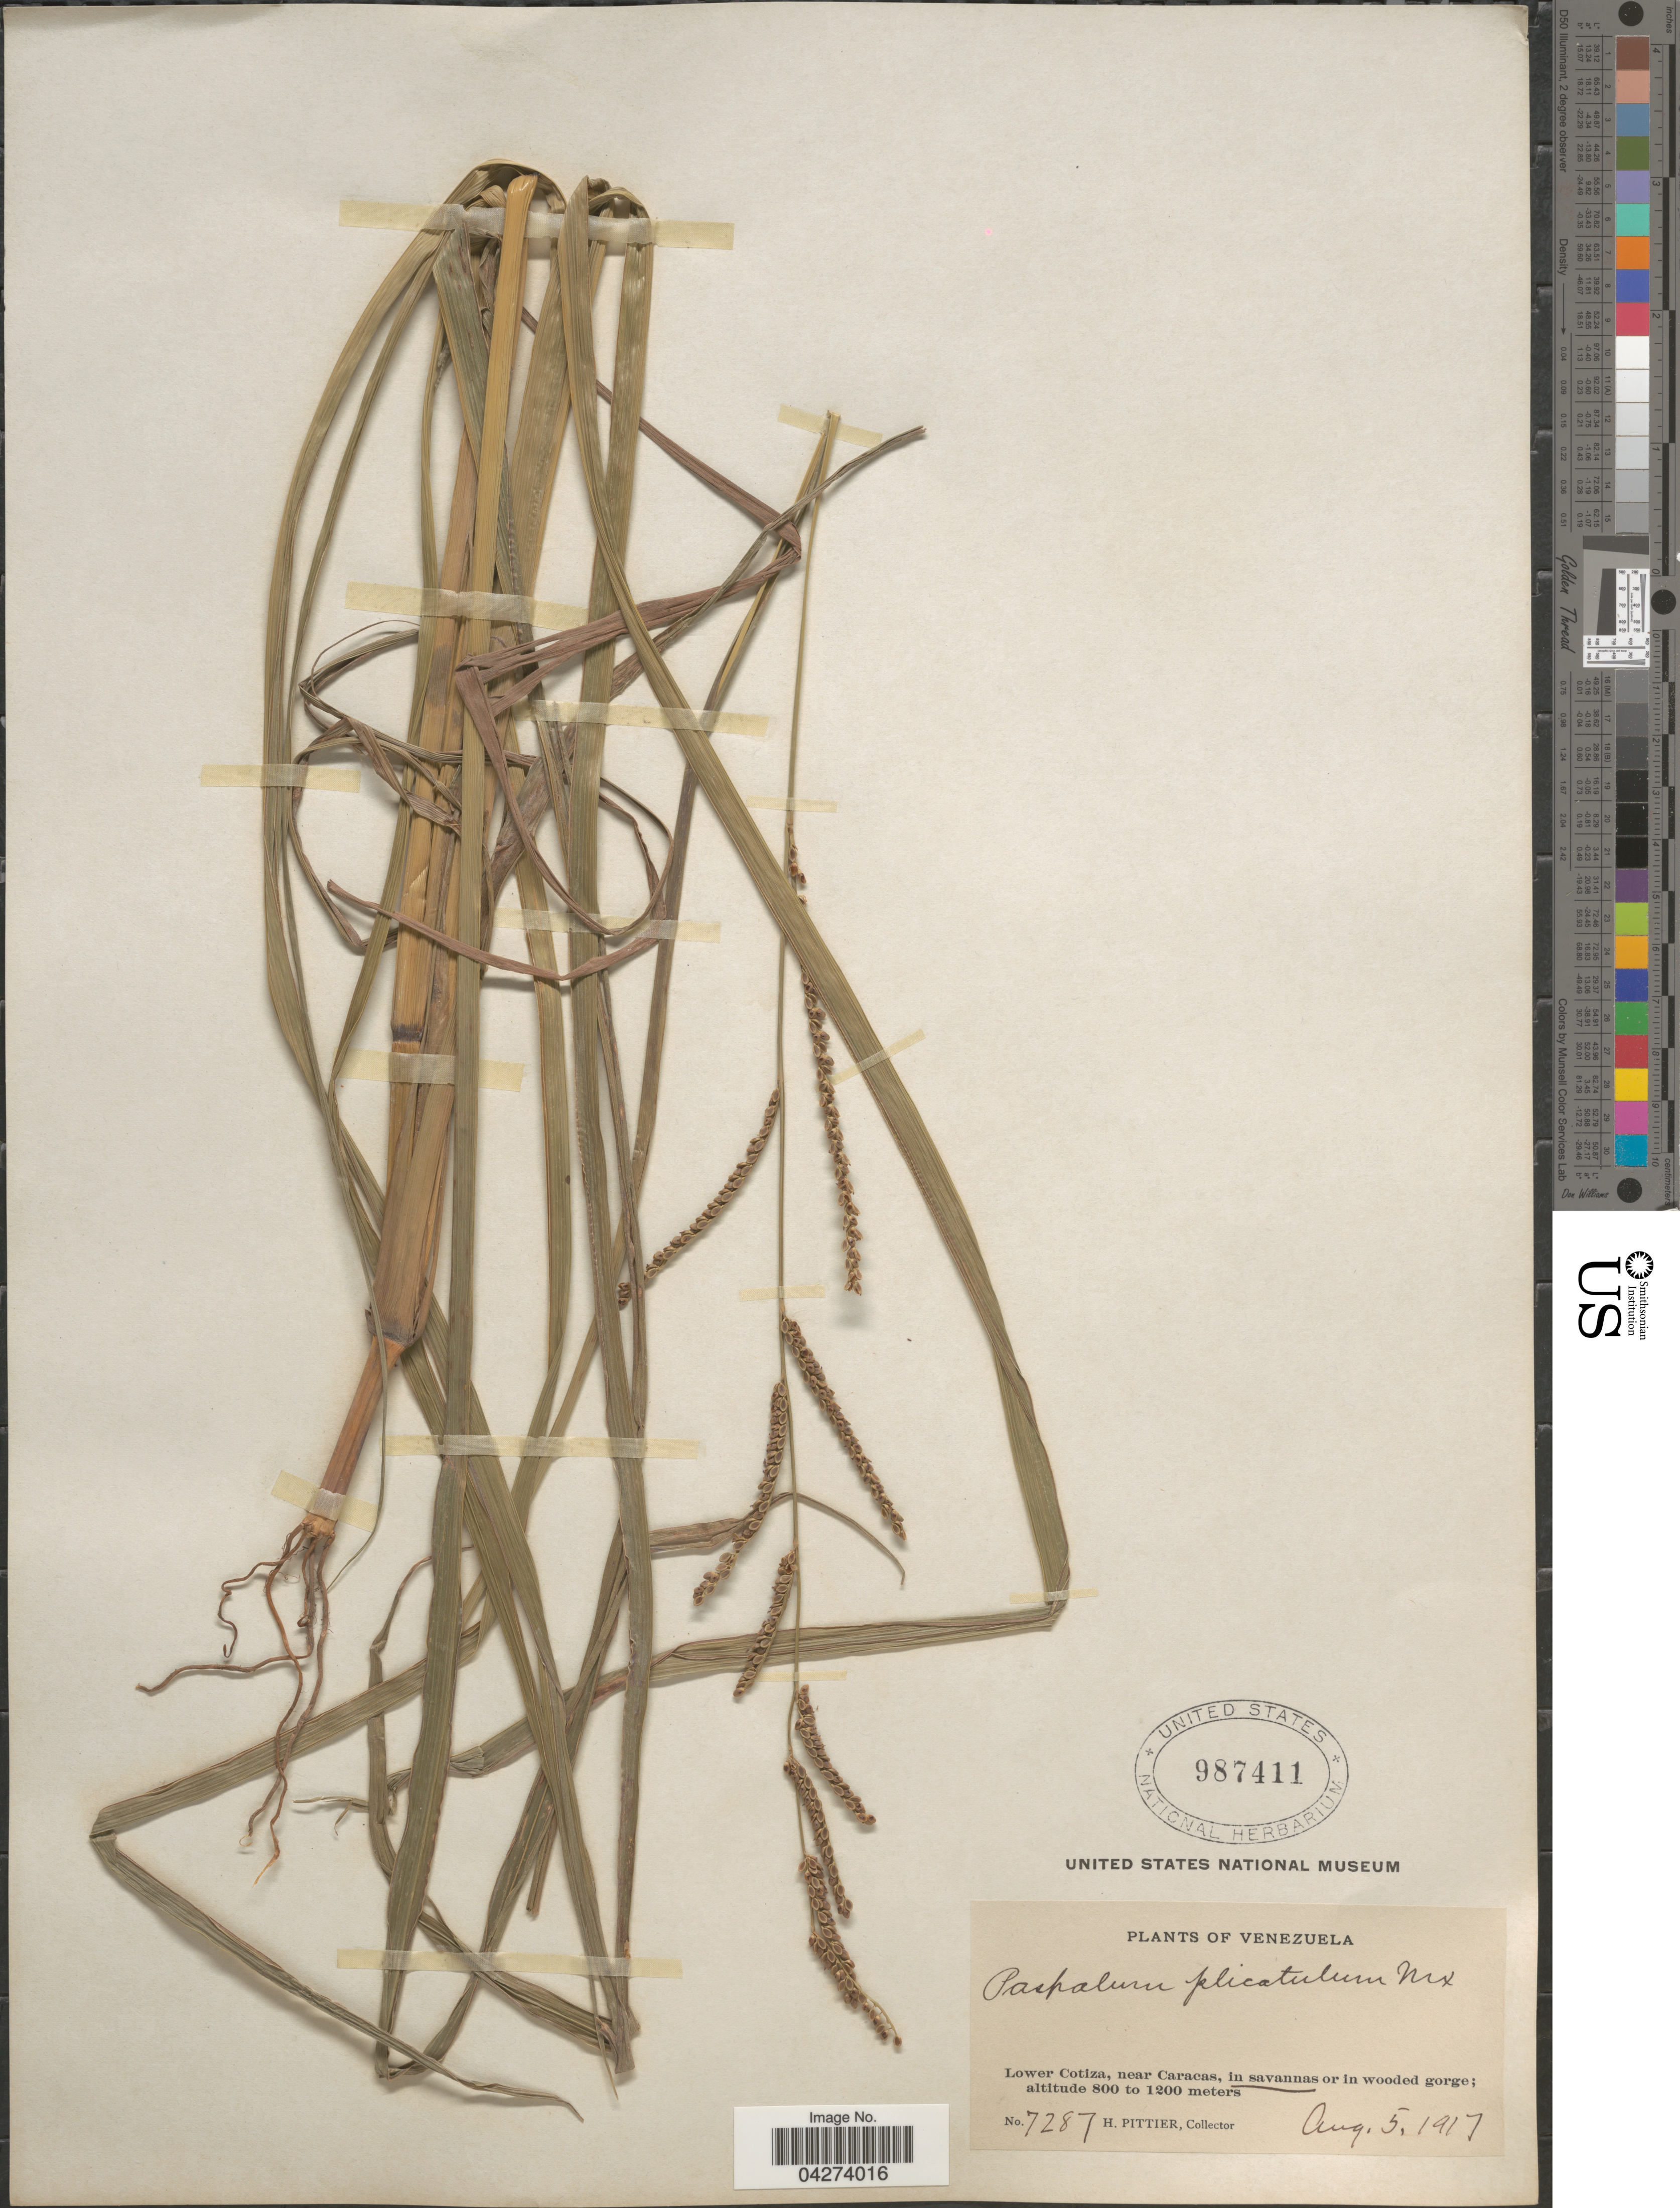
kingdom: Plantae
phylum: Tracheophyta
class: Liliopsida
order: Poales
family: Poaceae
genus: Paspalum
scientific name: Paspalum plicatulum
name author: Michx.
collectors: H. F. Pittier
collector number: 7287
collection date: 1917-08-05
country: Venezuela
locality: Lower Cotiza, near Caracas, in savannas or in wooded gorge.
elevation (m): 800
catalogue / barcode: US 987411